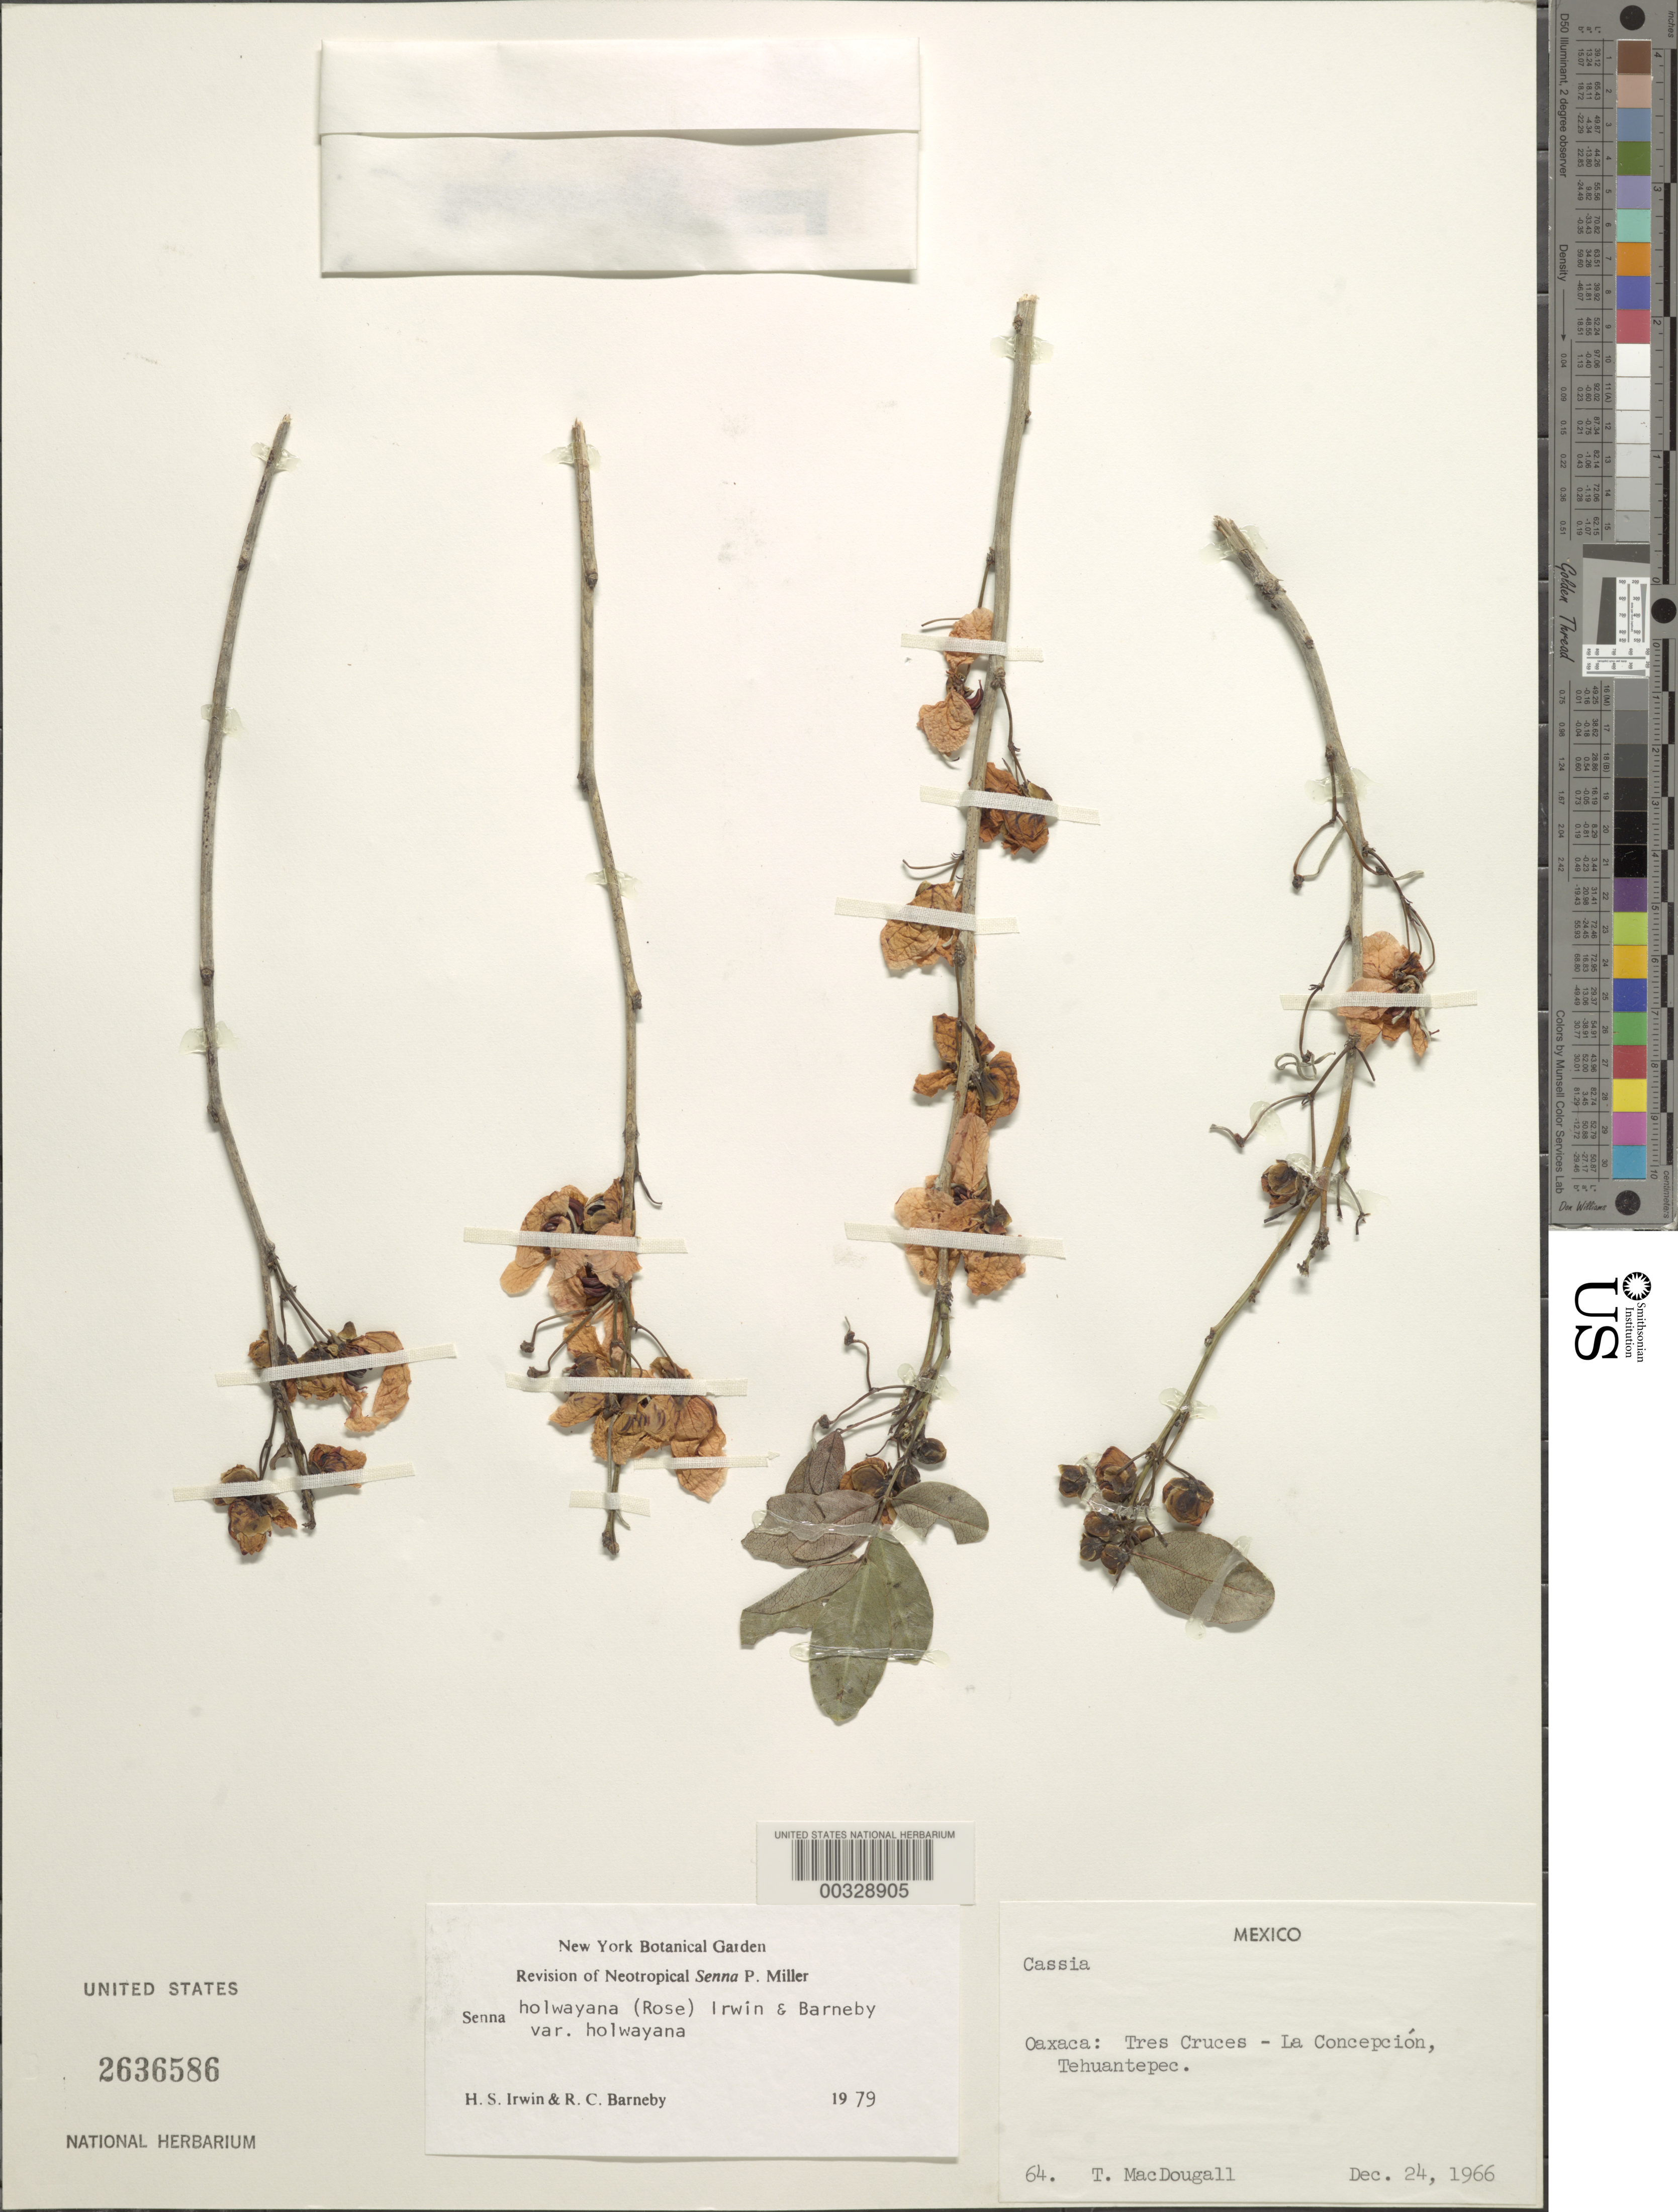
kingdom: Plantae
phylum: Tracheophyta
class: Magnoliopsida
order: Fabales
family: Fabaceae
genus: Senna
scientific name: Senna holwayana var. holwayana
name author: (Rose) H.S. Irwin & Barneby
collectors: T. Macdougall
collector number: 64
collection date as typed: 24 Dec 1966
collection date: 1966-12-24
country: Mexico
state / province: Oaxaca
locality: Tres cruces - la concepcion, Tehuantepec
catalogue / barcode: US 2636586